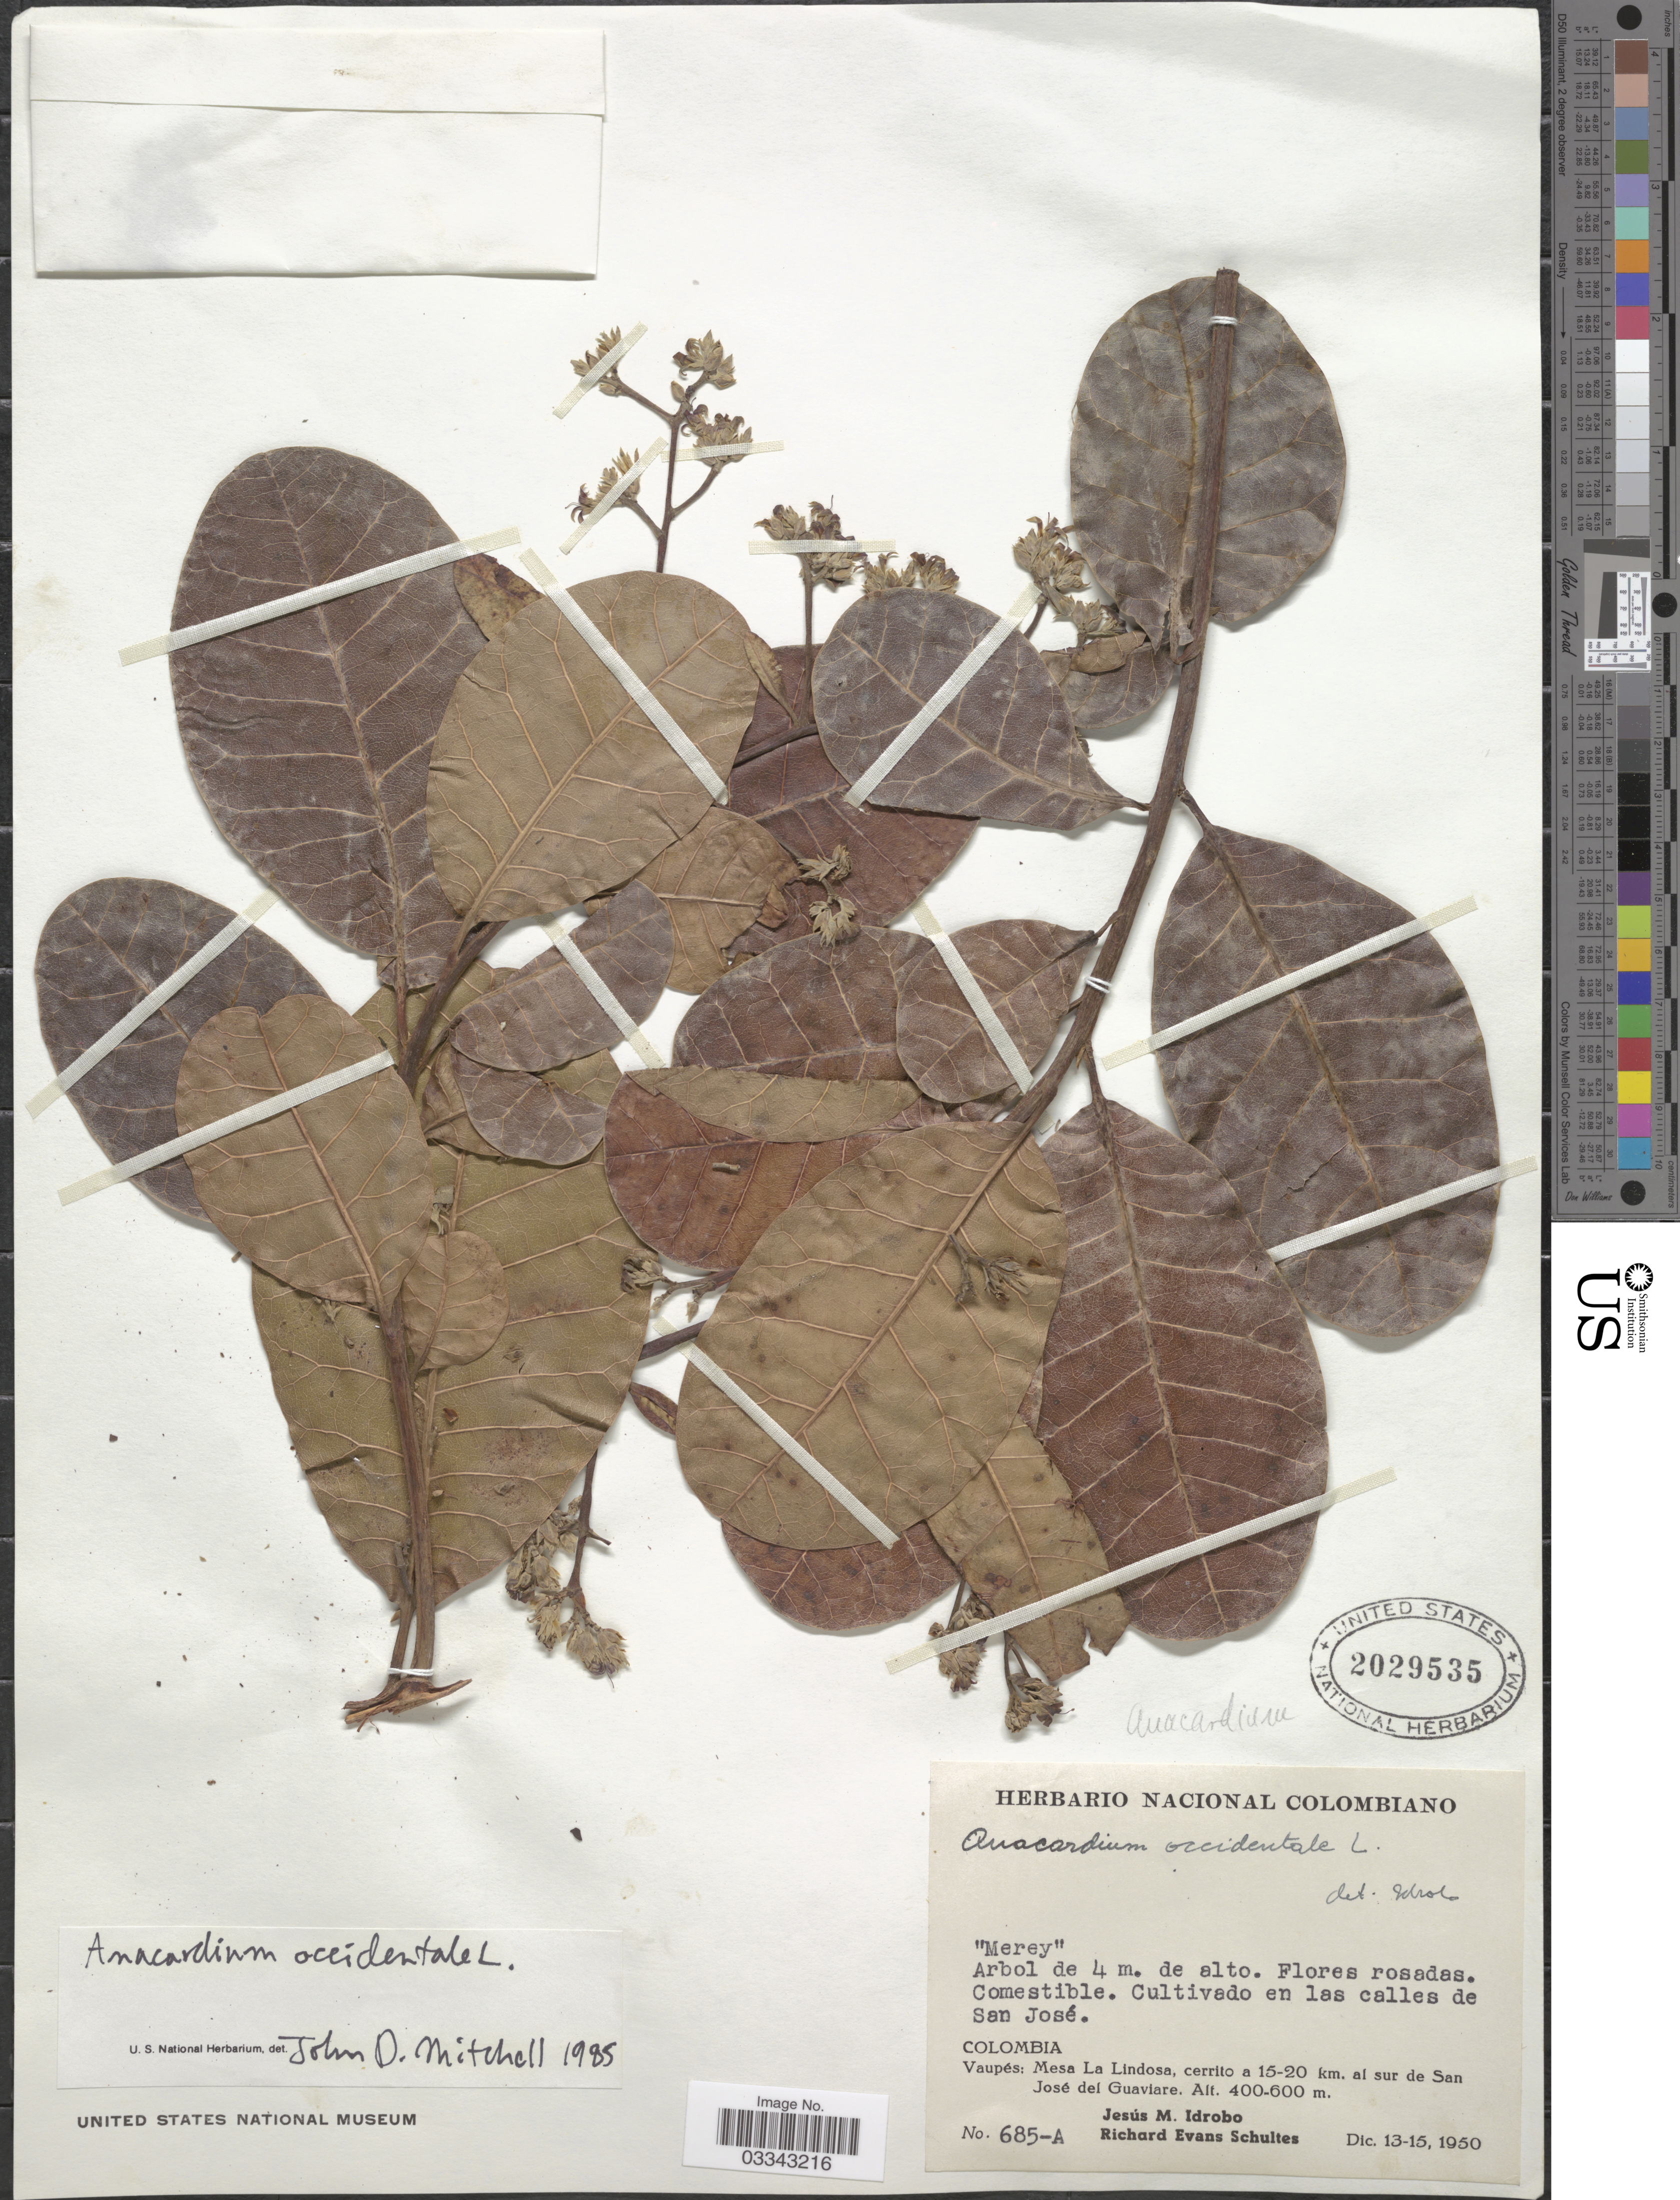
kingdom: Plantae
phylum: Tracheophyta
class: Magnoliopsida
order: Sapindales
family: Anacardiaceae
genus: Anacardium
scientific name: Anacardium occidentale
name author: L.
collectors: J. M. Idrobo & R. E. Schultes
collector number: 685-A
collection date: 1950-12-13/1950-12-15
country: Colombia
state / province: Vaupés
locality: Mesa La Lindosa, cerrito a 15-20 km. al sur de San José del Guaviare.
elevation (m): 400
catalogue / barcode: US 2029535